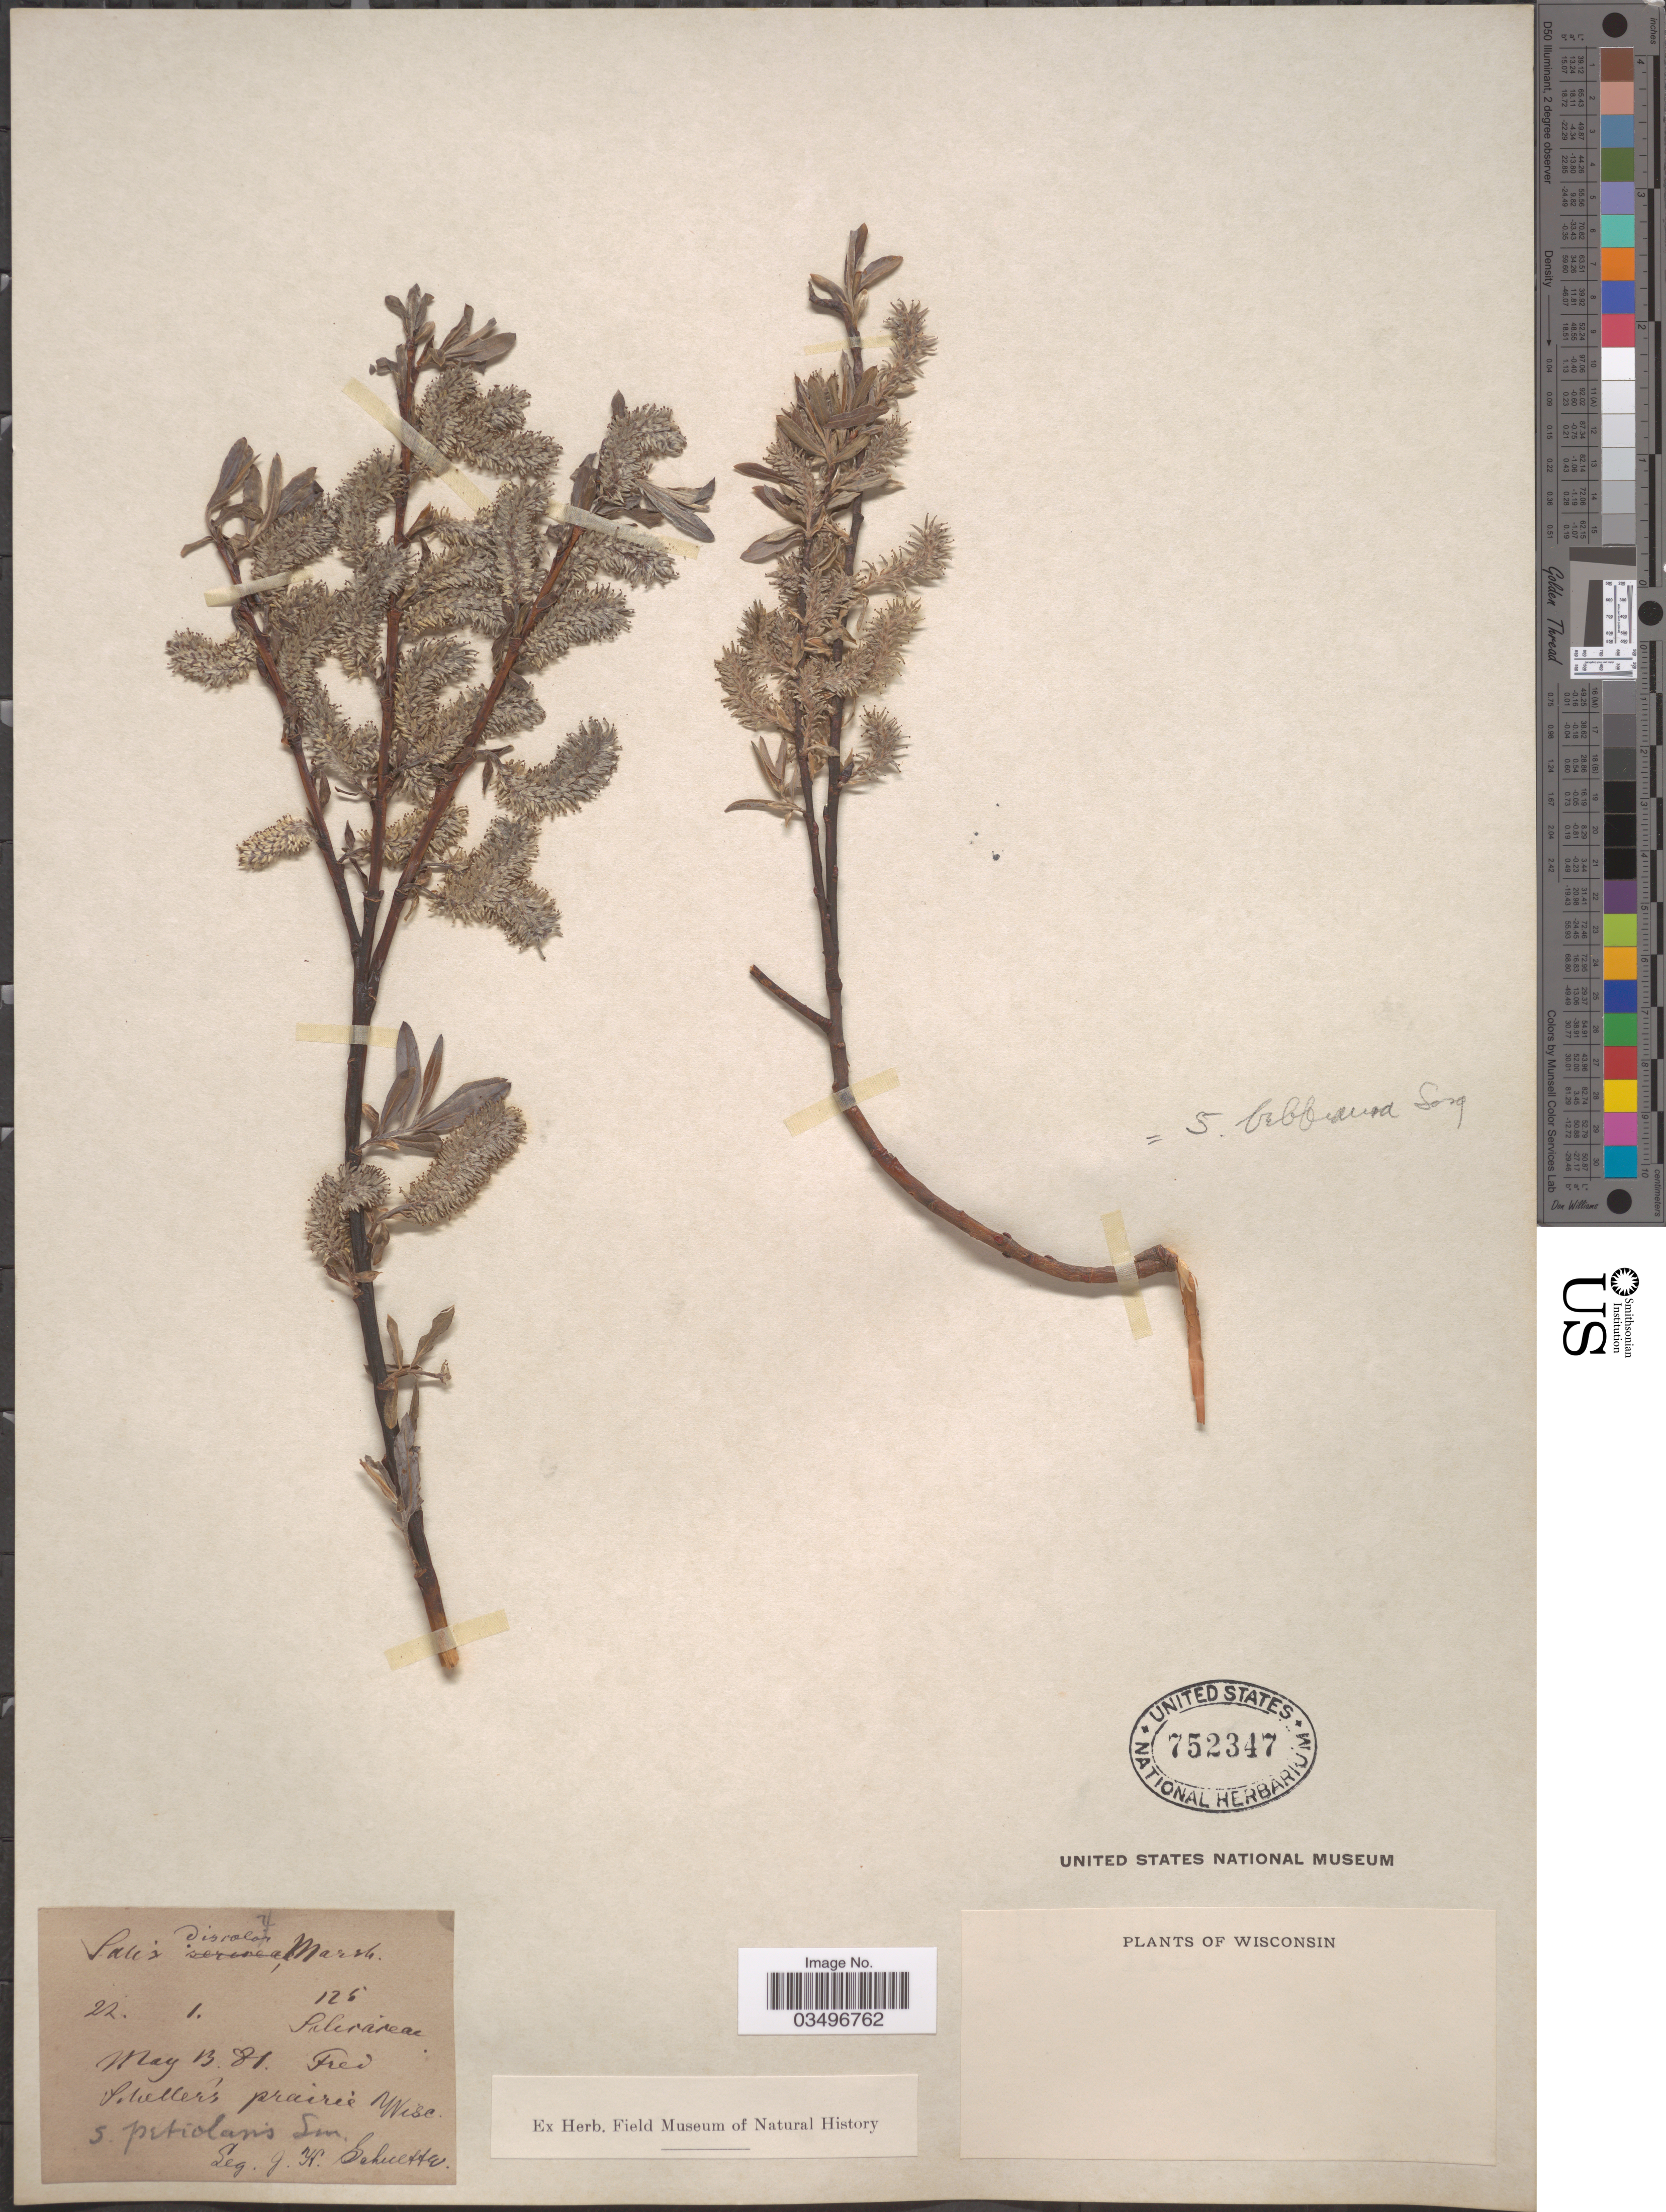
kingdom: Plantae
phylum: Tracheophyta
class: Magnoliopsida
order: Malpighiales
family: Salicaceae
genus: Salix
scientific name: Salix discolor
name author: Muhl.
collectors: J. H. Schuette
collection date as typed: Transcribed d/m/y: 13/5/81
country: United States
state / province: Wisconsin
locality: Fred Scheller's prairie.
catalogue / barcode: US 752347